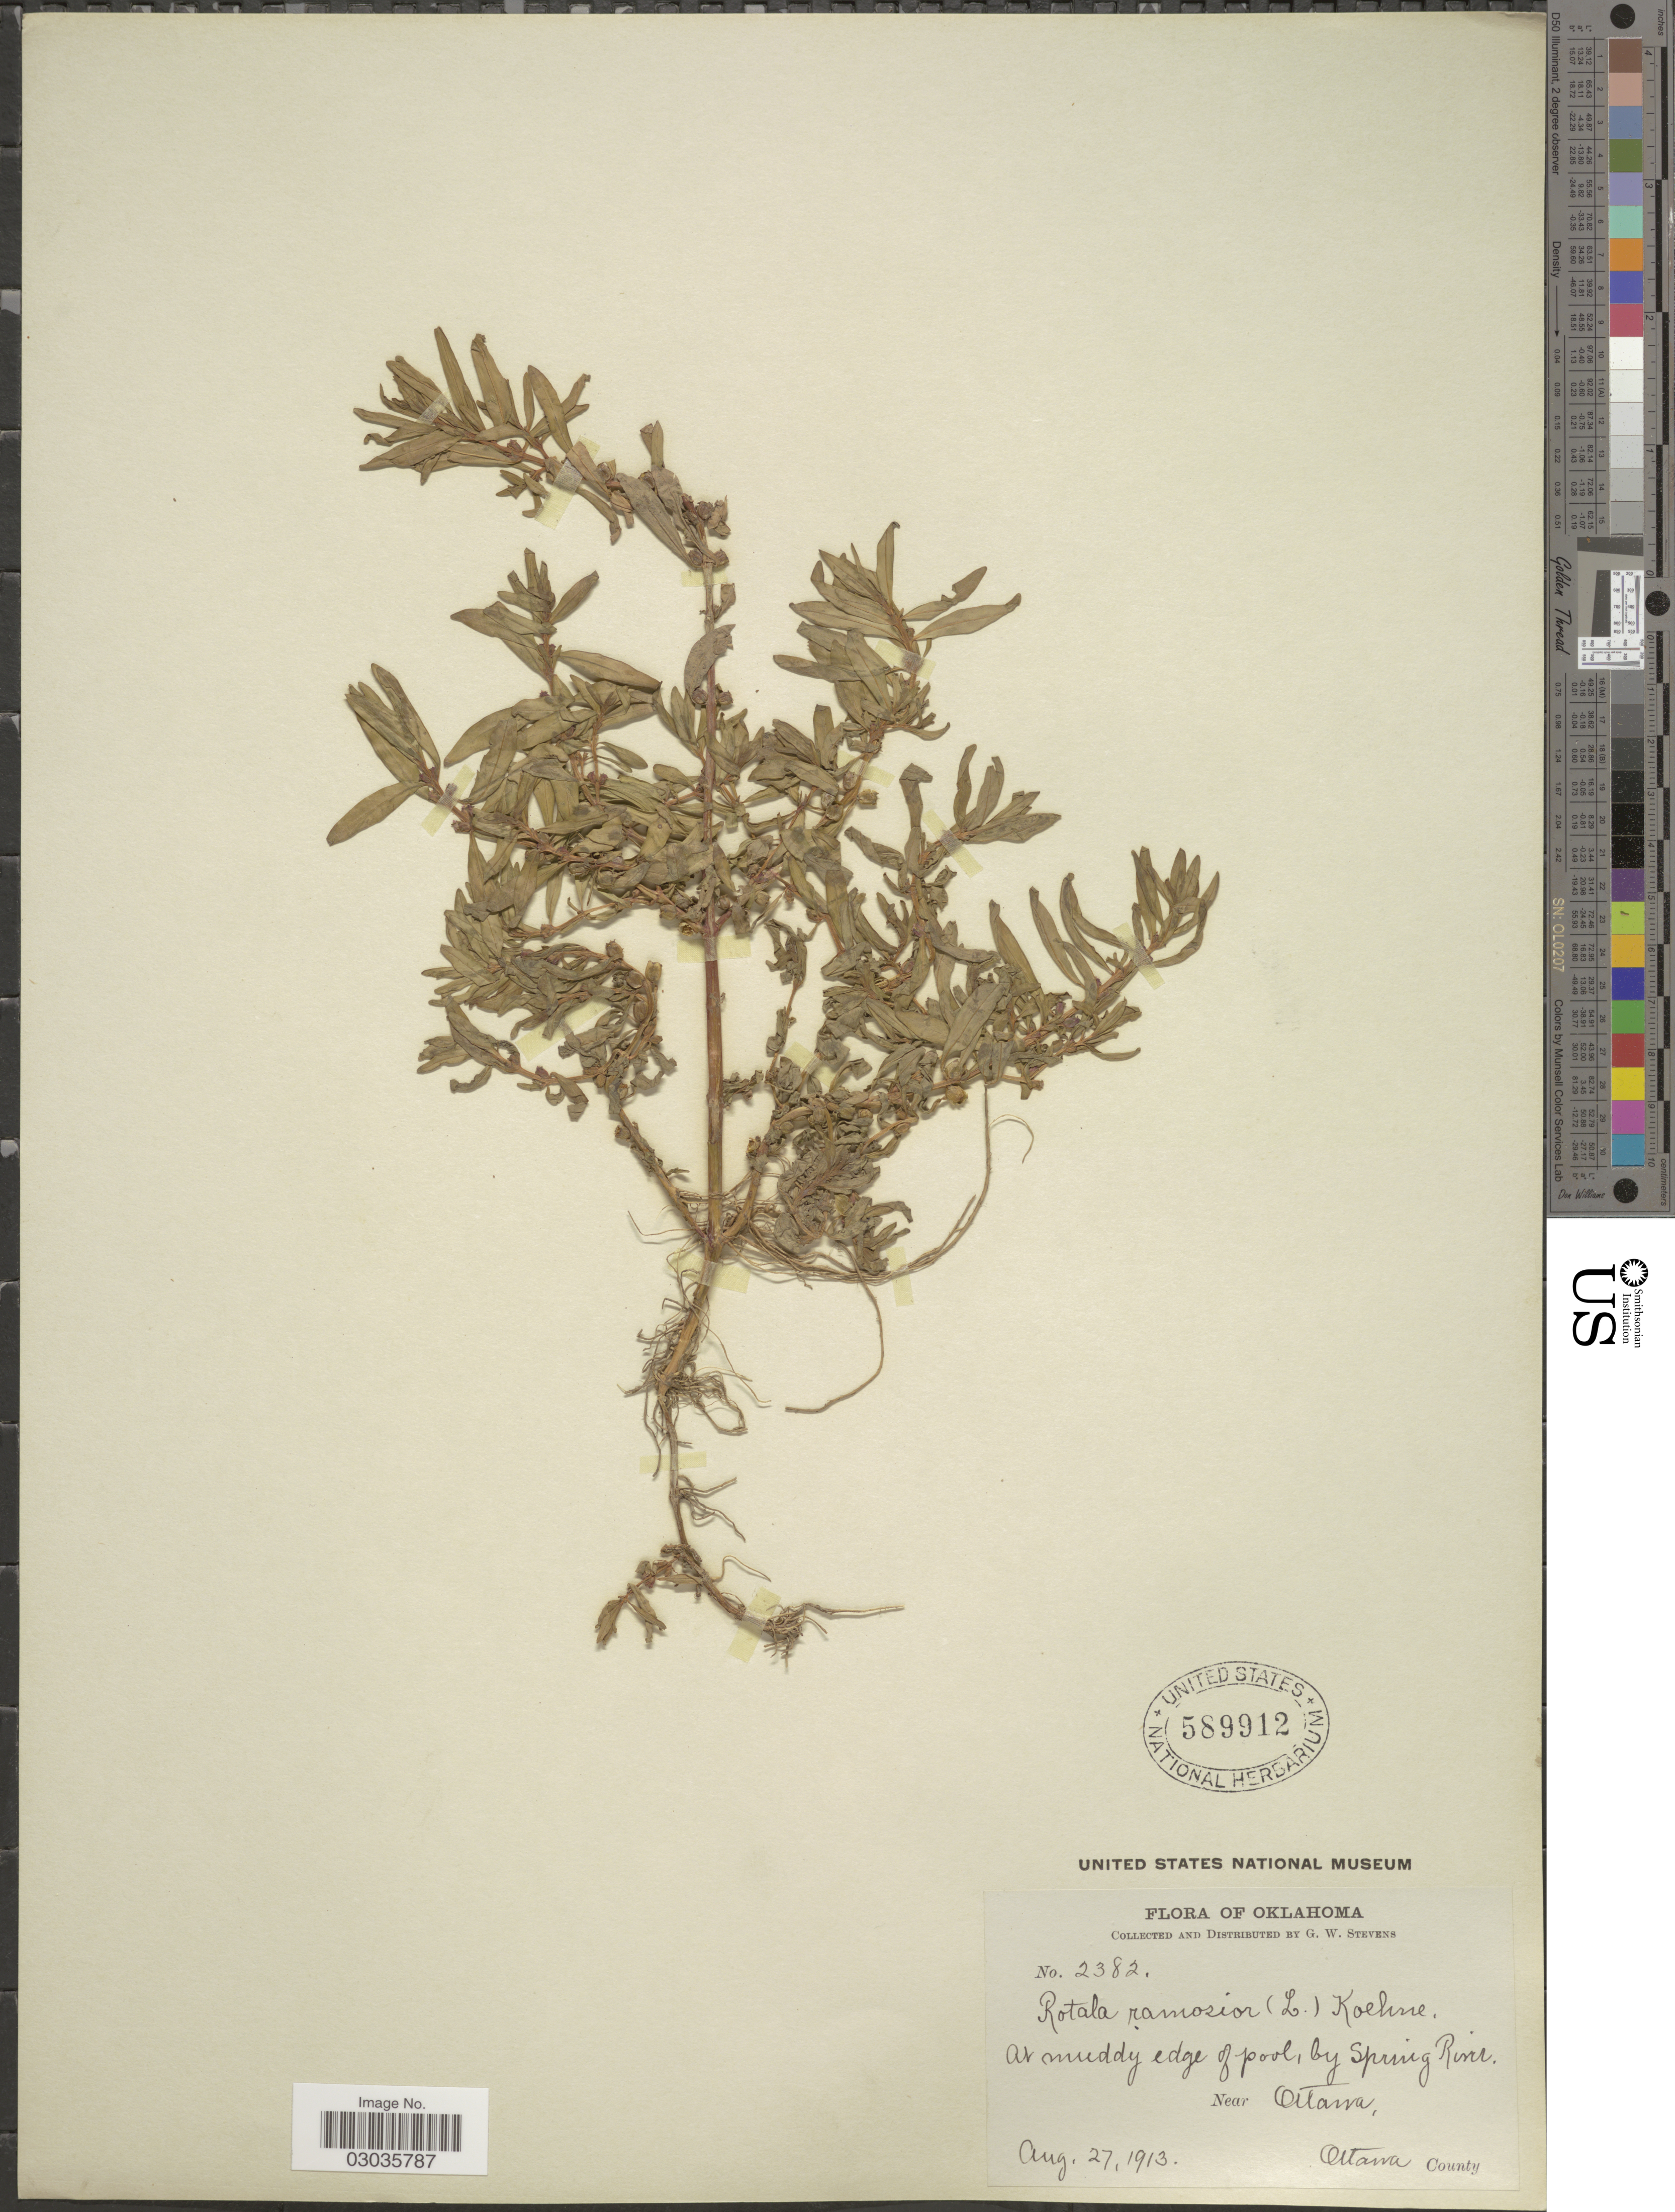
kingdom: Plantae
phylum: Tracheophyta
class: Magnoliopsida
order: Myrtales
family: Lythraceae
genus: Rotala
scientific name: Rotala ramosior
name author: (L.) Koehne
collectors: G. W. Stevens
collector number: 2382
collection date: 1913-08-27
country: United States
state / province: Oklahoma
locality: At muddy edge of pool, by Spring River. Near Ottawa, Ottawa County.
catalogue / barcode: US 589912